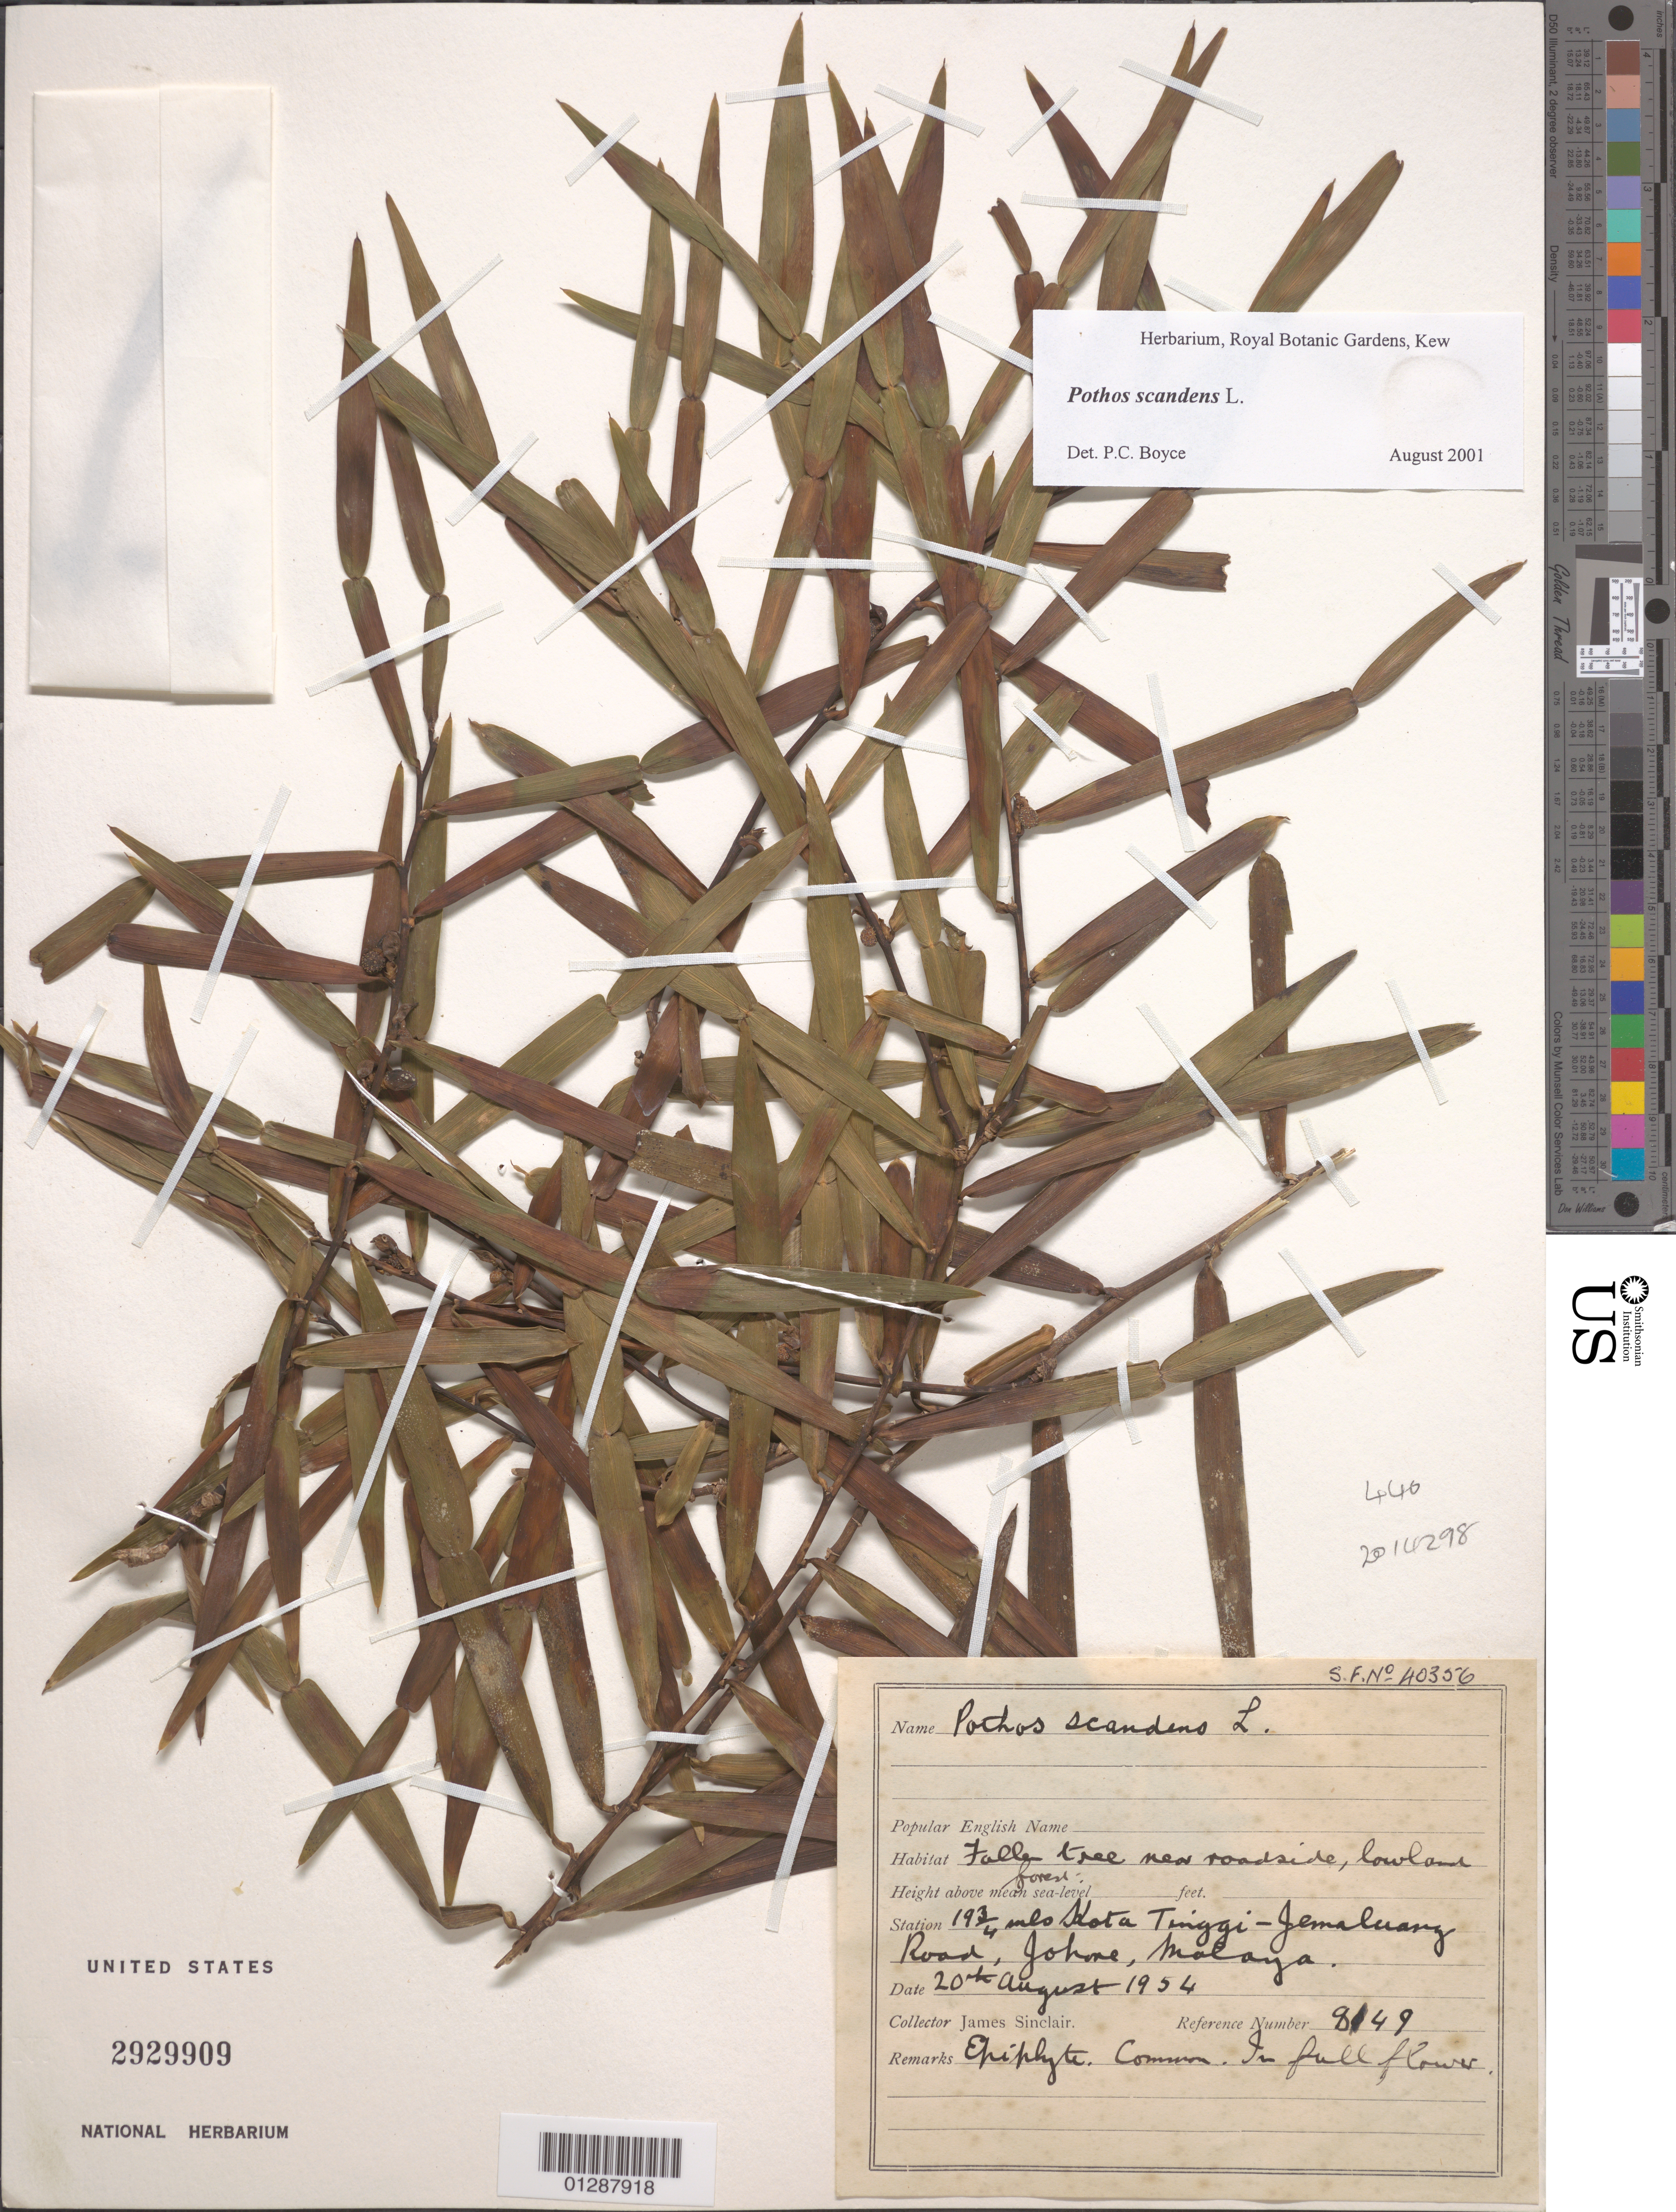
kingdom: Plantae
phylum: Tracheophyta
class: Liliopsida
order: Alismatales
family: Araceae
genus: Pothos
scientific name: Pothos scandens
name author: L.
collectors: J. Sinclair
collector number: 8149*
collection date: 1954-08-20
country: Malaysia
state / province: Johor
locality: Station 19¾ mls Kota Tinggi-Jemaluang Road, Johore, Malaya.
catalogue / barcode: US 2929909